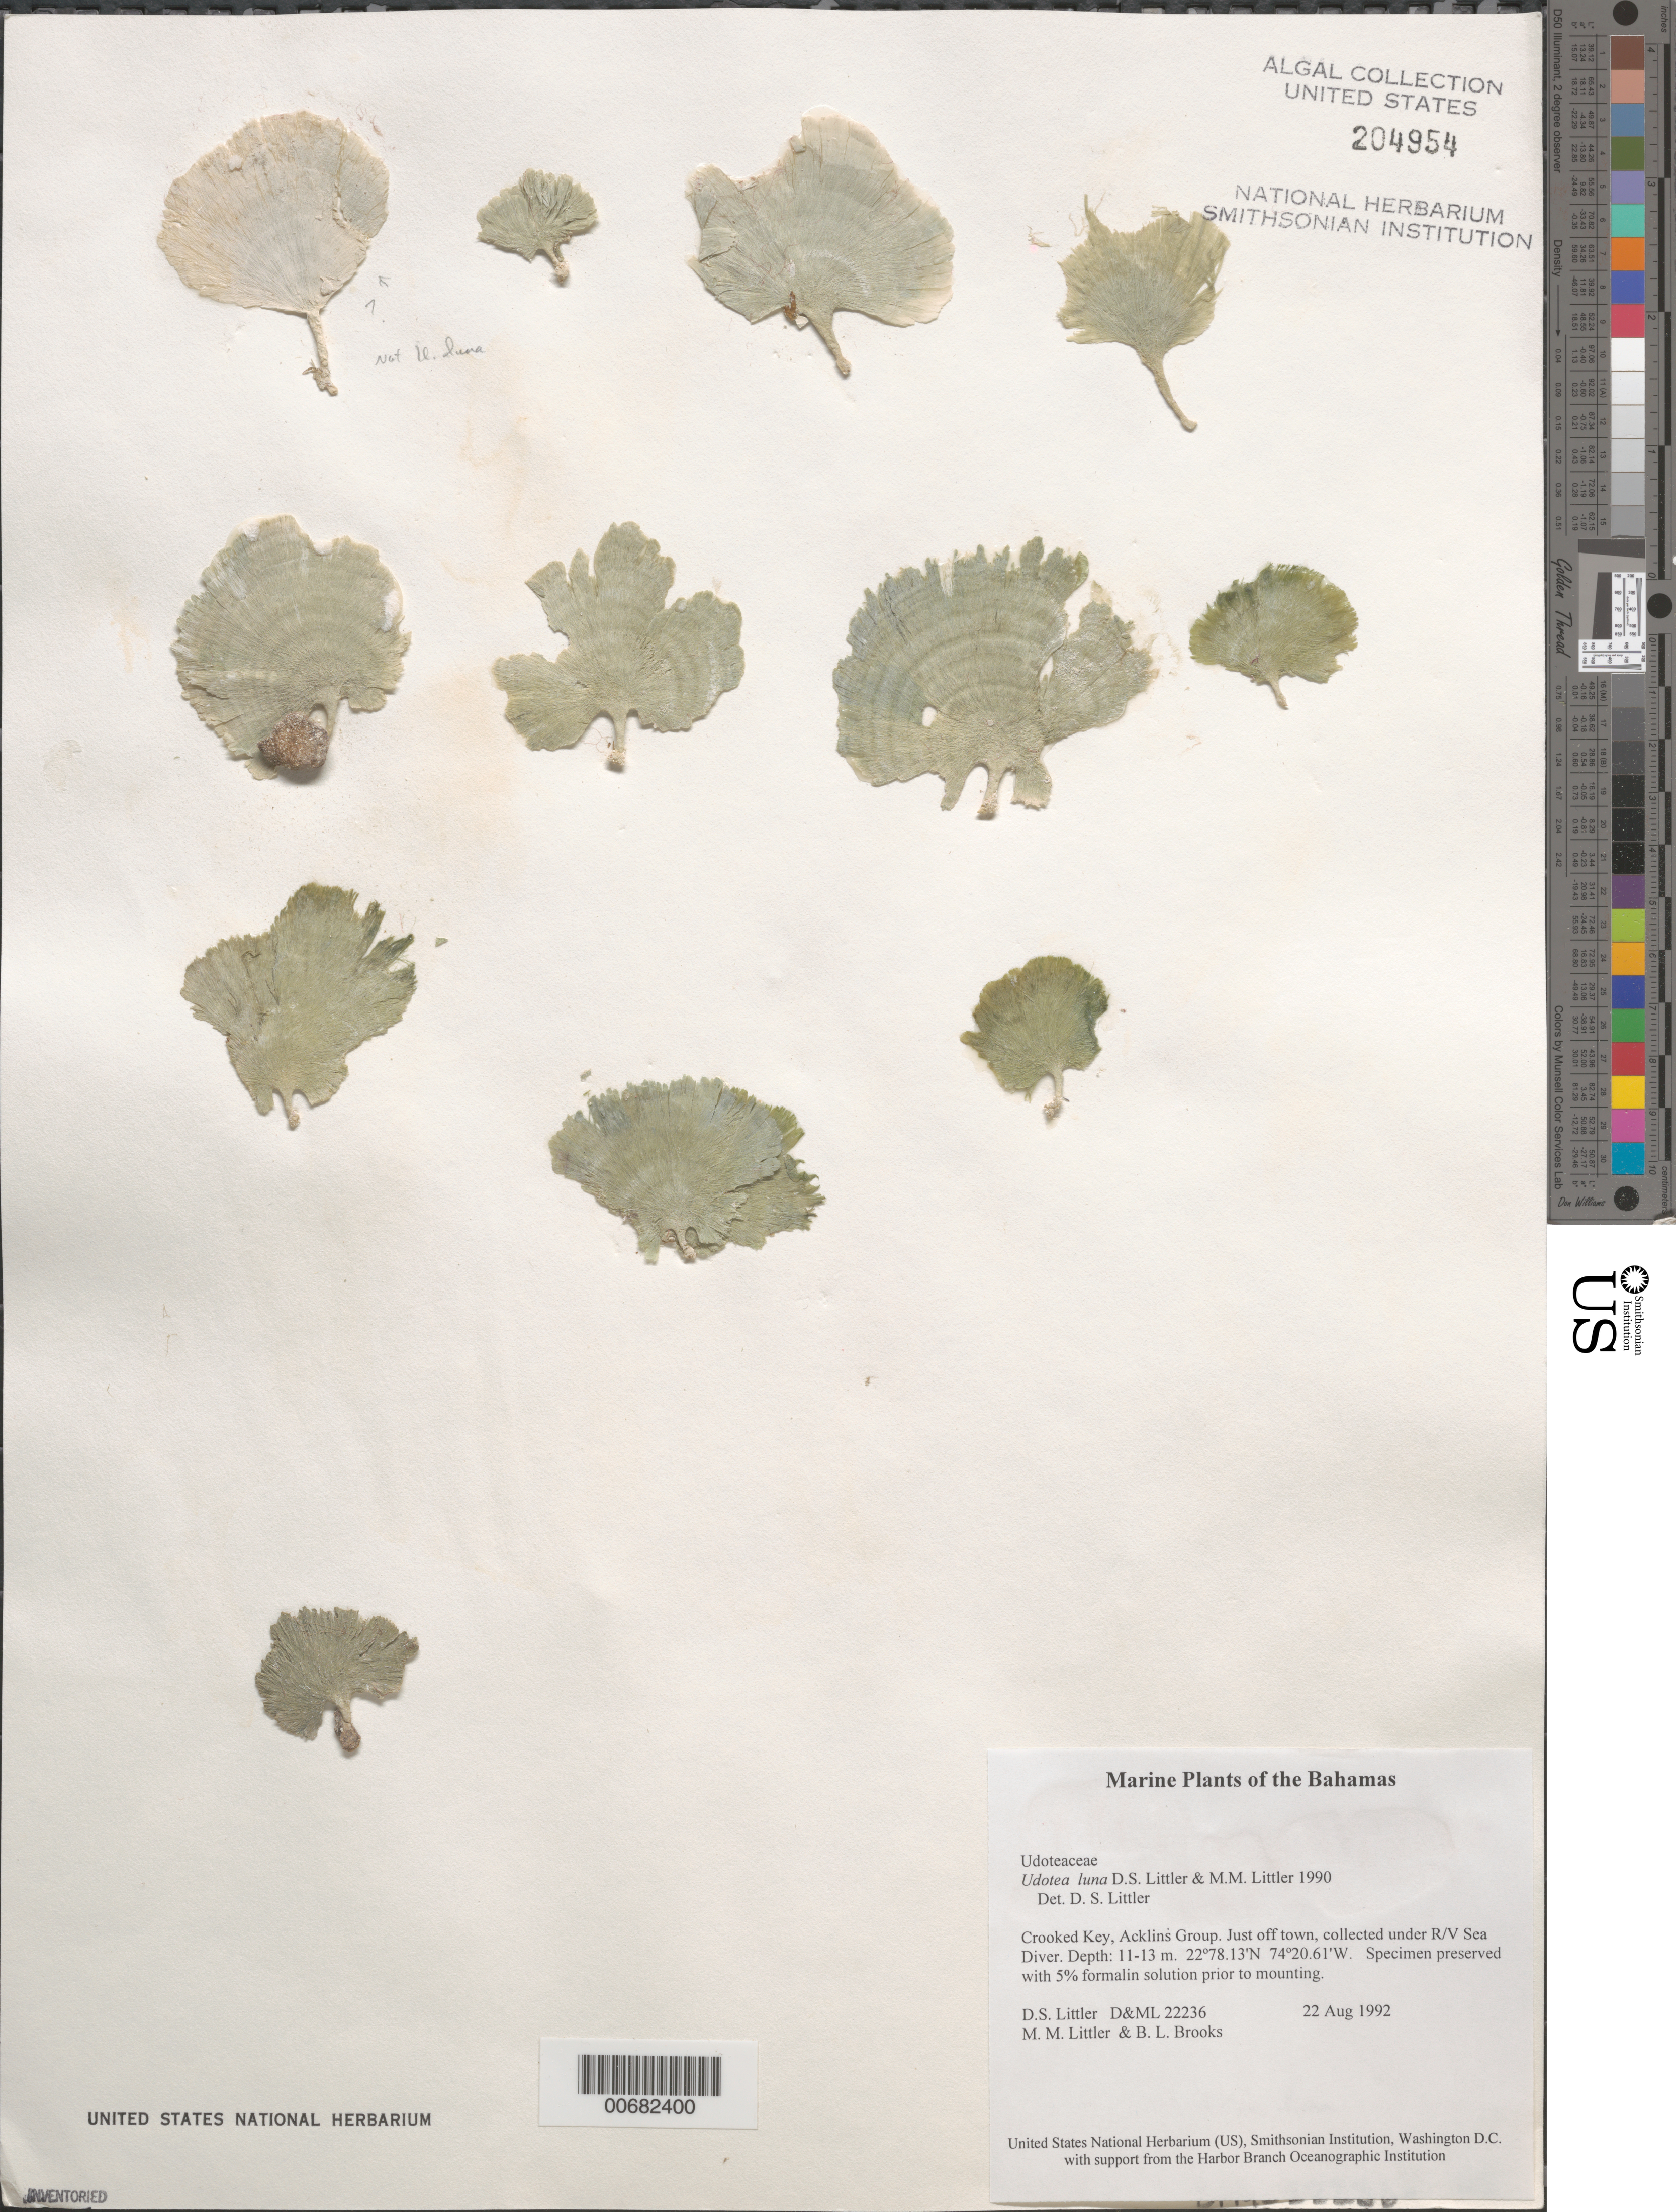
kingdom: Plantae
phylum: Chlorophyta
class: Ulvophyceae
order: Bryopsidales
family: Udoteaceae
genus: Udotea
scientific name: Udotea luna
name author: D.S. Littler & Littler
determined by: Littler, D. S.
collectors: D. S. Littler, M. M. Littler & B. Brooks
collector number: D&ML 22236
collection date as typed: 22 Aug 1992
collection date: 1992-08-22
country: Bahamas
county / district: Crooked Island District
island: Crooked Island (Crooked Key)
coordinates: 22 78.13' N, 74 20.61' W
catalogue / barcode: US 204954